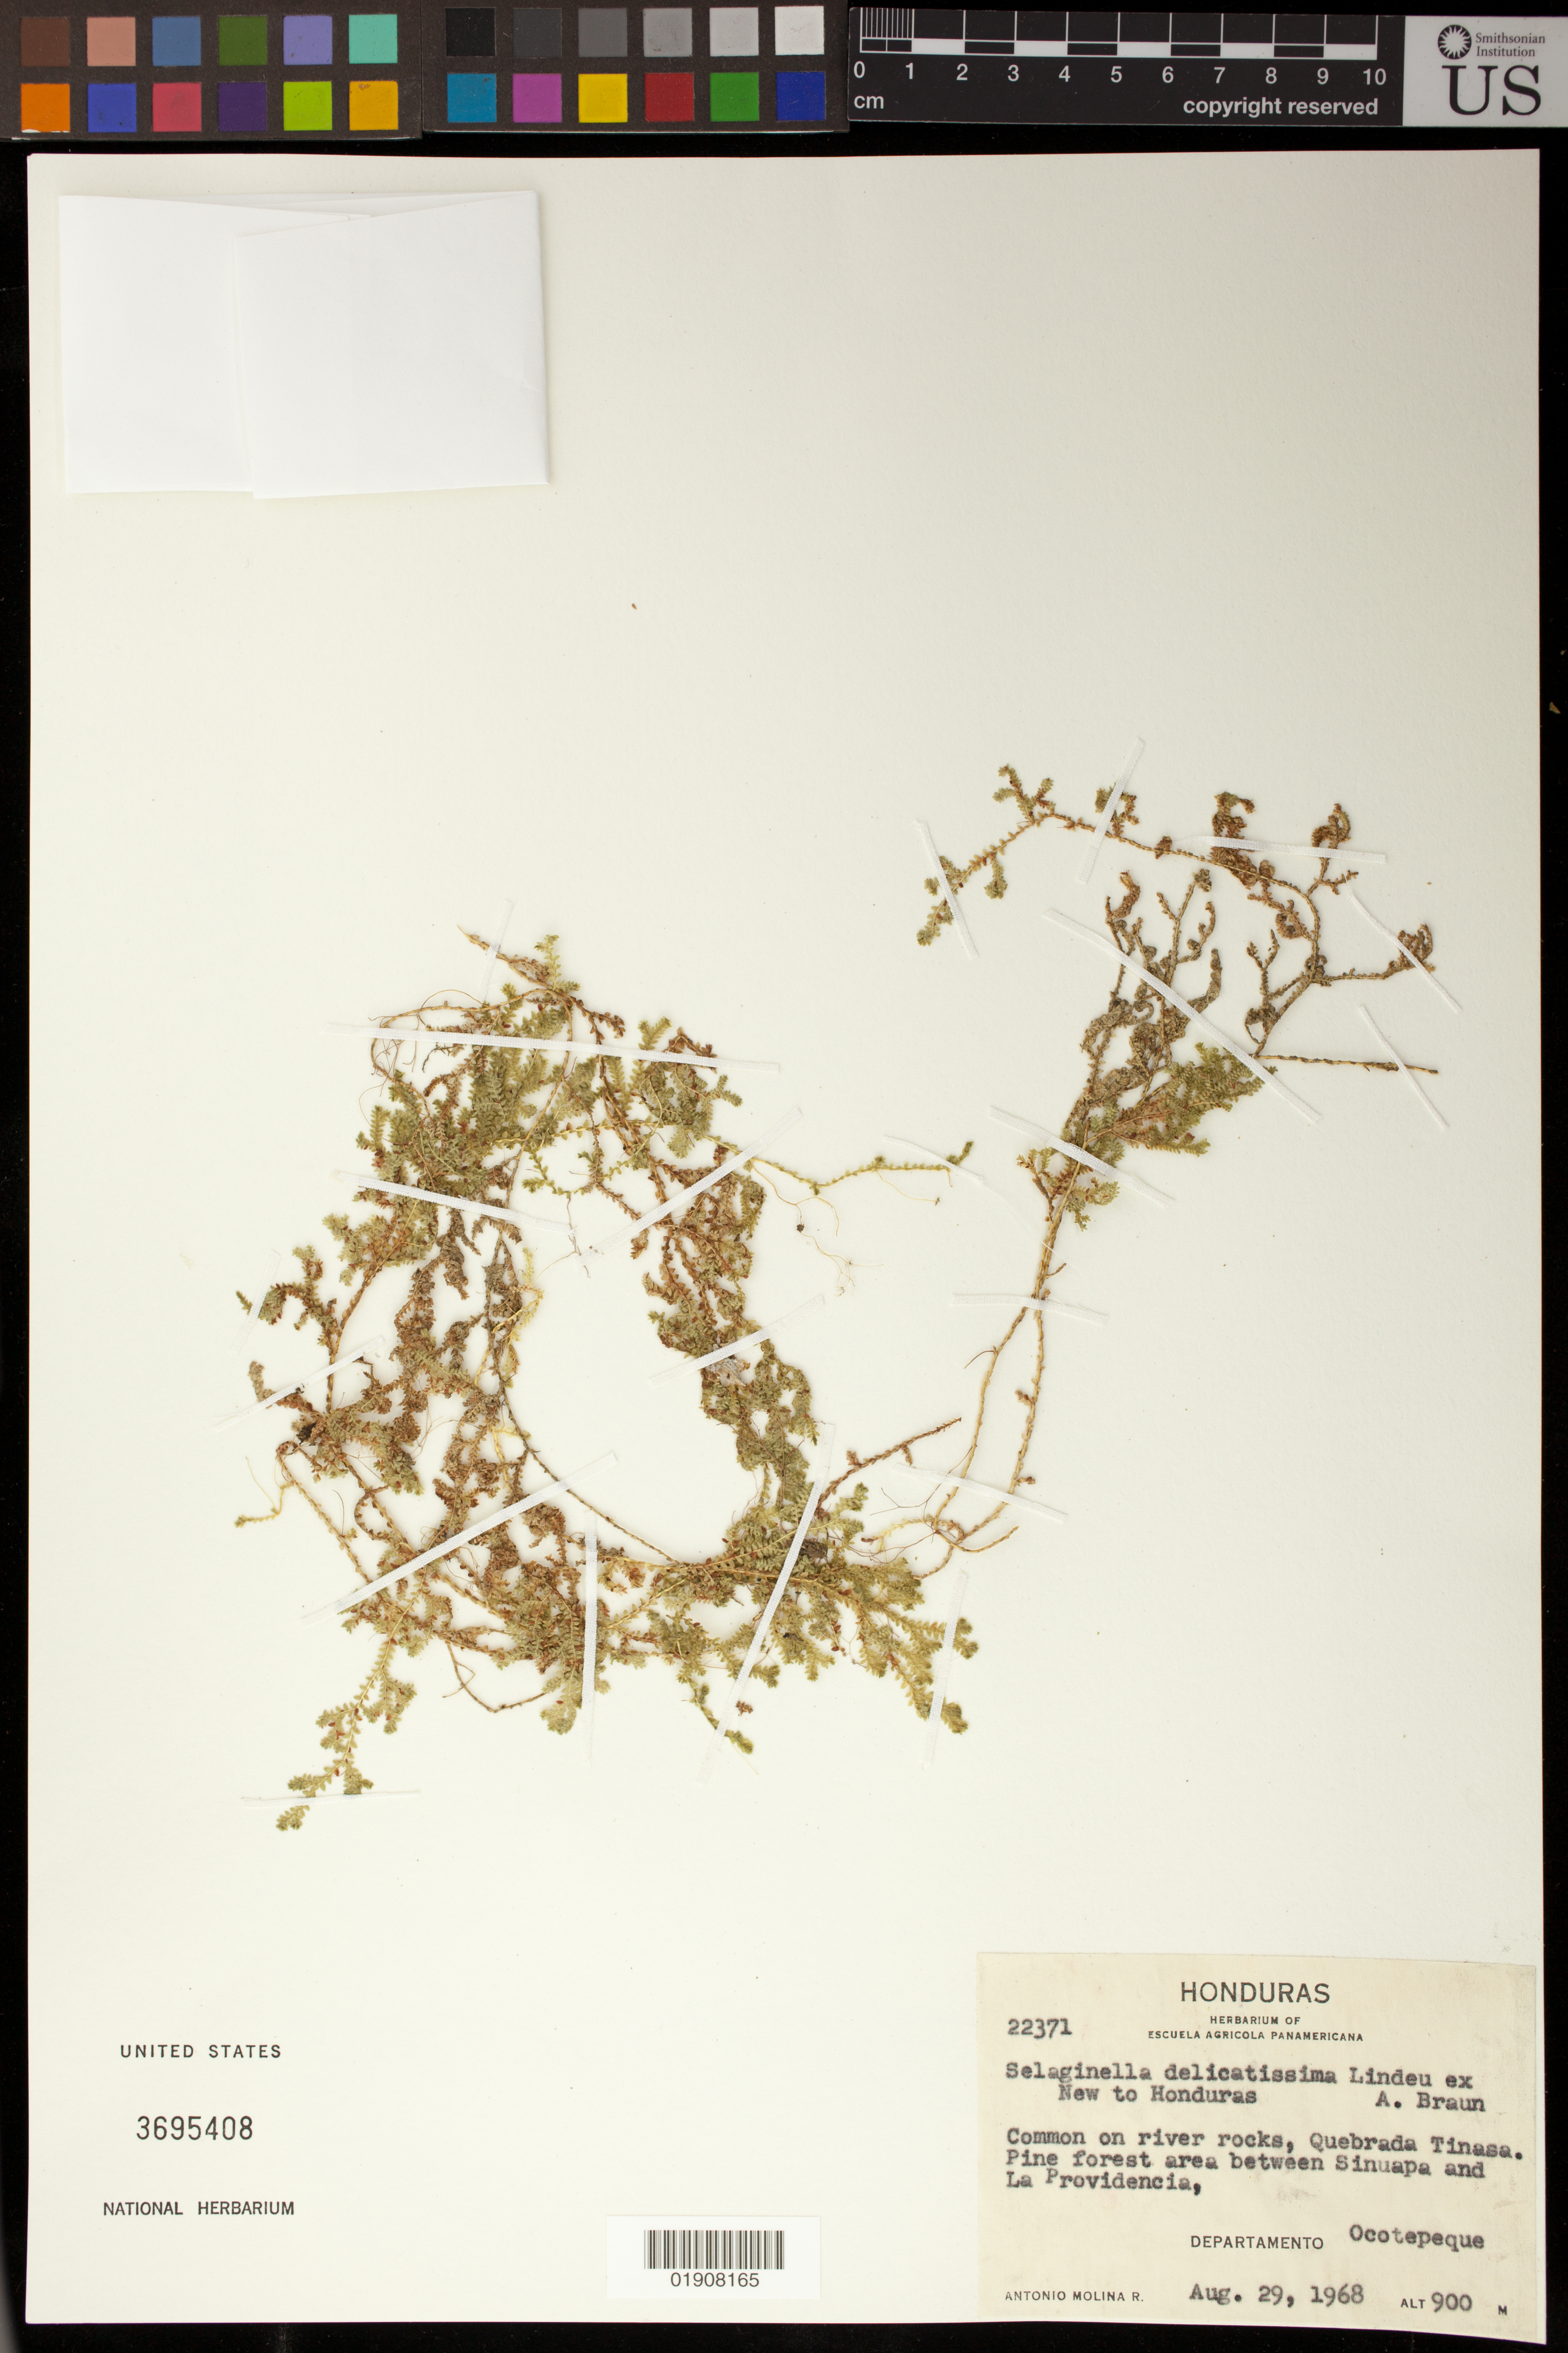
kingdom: Plantae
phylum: Tracheophyta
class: Lycopodiopsida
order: Selaginellales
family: Selaginellaceae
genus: Selaginella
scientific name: Selaginella delicatissima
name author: Linden ex A. Braun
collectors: A. Molina R.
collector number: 22371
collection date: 1968-08-29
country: Honduras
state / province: Ocotepeque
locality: Pine forest area between Sinuapa and La Providencia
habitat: Pine forest.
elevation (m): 900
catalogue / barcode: US 3695408